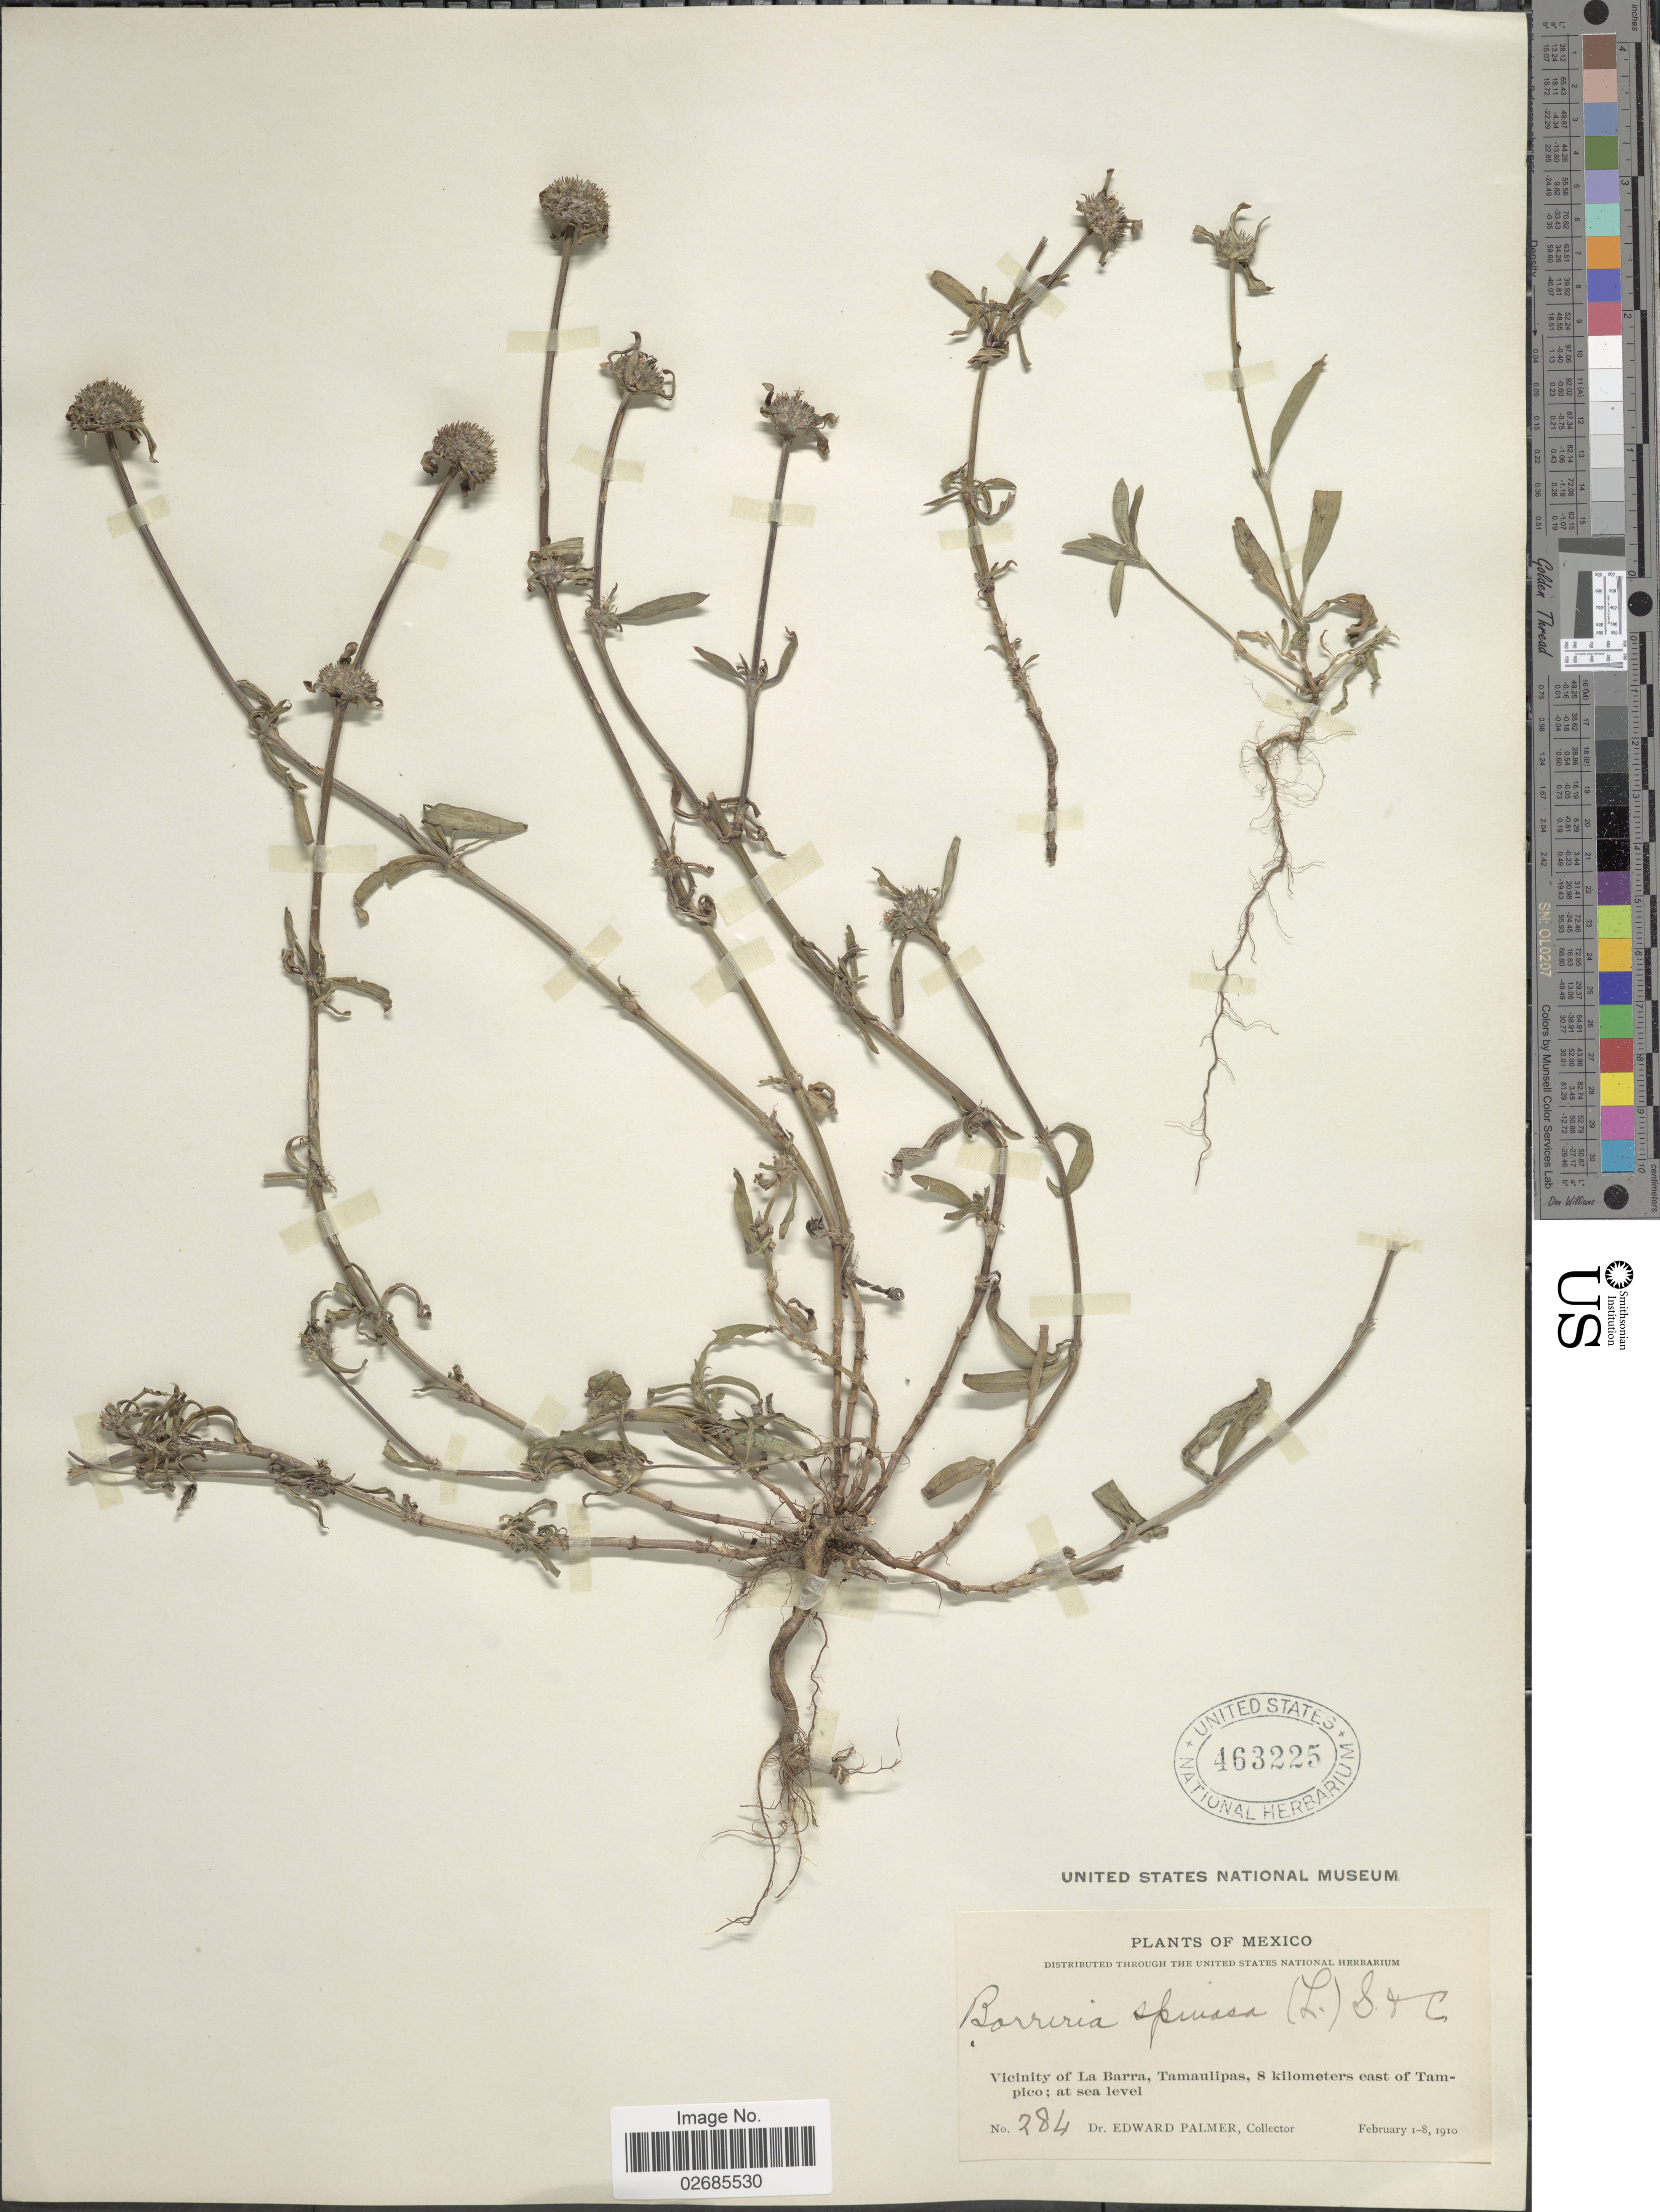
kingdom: Plantae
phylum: Tracheophyta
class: Magnoliopsida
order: Gentianales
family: Rubiaceae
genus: Borreria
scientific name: Borreria densiflora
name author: DC.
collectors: E. Palmer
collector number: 284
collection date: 1910-02-01/1910-02-08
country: Mexico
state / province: Tamaulipas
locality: Vicinity of La Barra, 8 kilometers east of Tampico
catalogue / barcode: US 463225